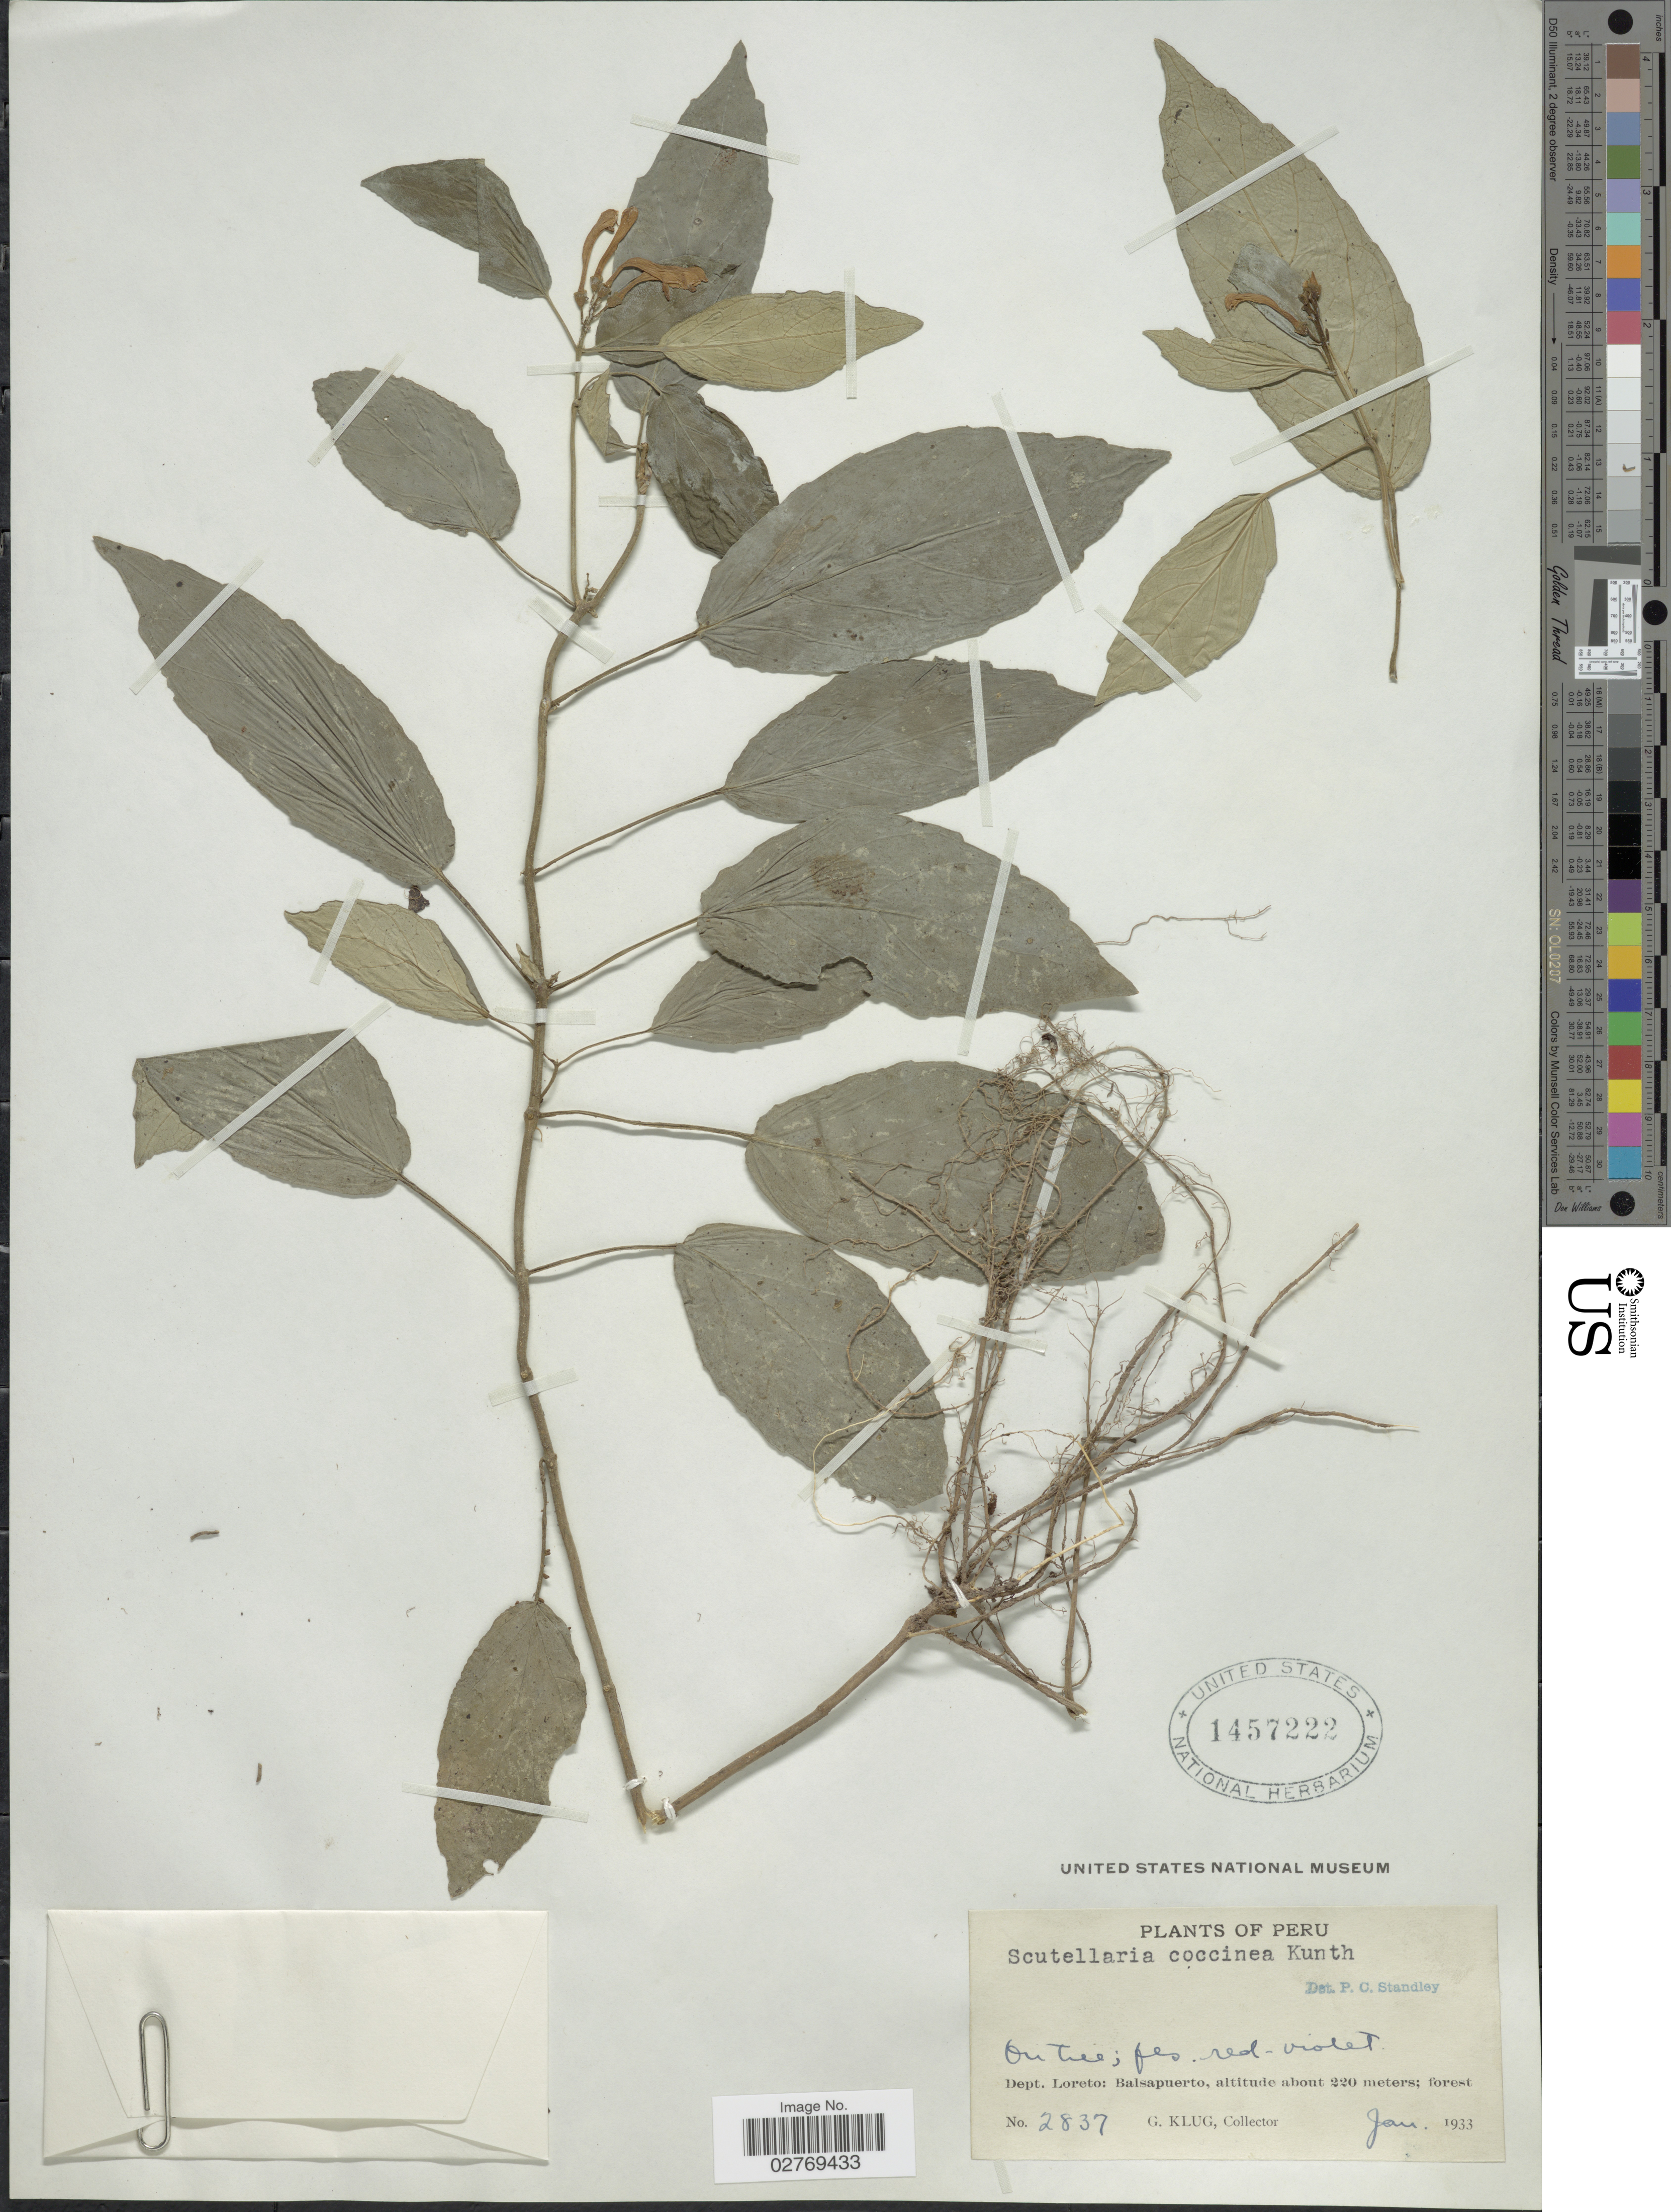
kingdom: Plantae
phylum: Tracheophyta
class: Magnoliopsida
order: Lamiales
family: Lamiaceae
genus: Scutellaria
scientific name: Scutellaria coccinea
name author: Kunth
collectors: G. Klug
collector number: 2837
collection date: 1933-01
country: Peru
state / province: Loreto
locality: Balsapuerto.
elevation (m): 220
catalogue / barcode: US 1457222